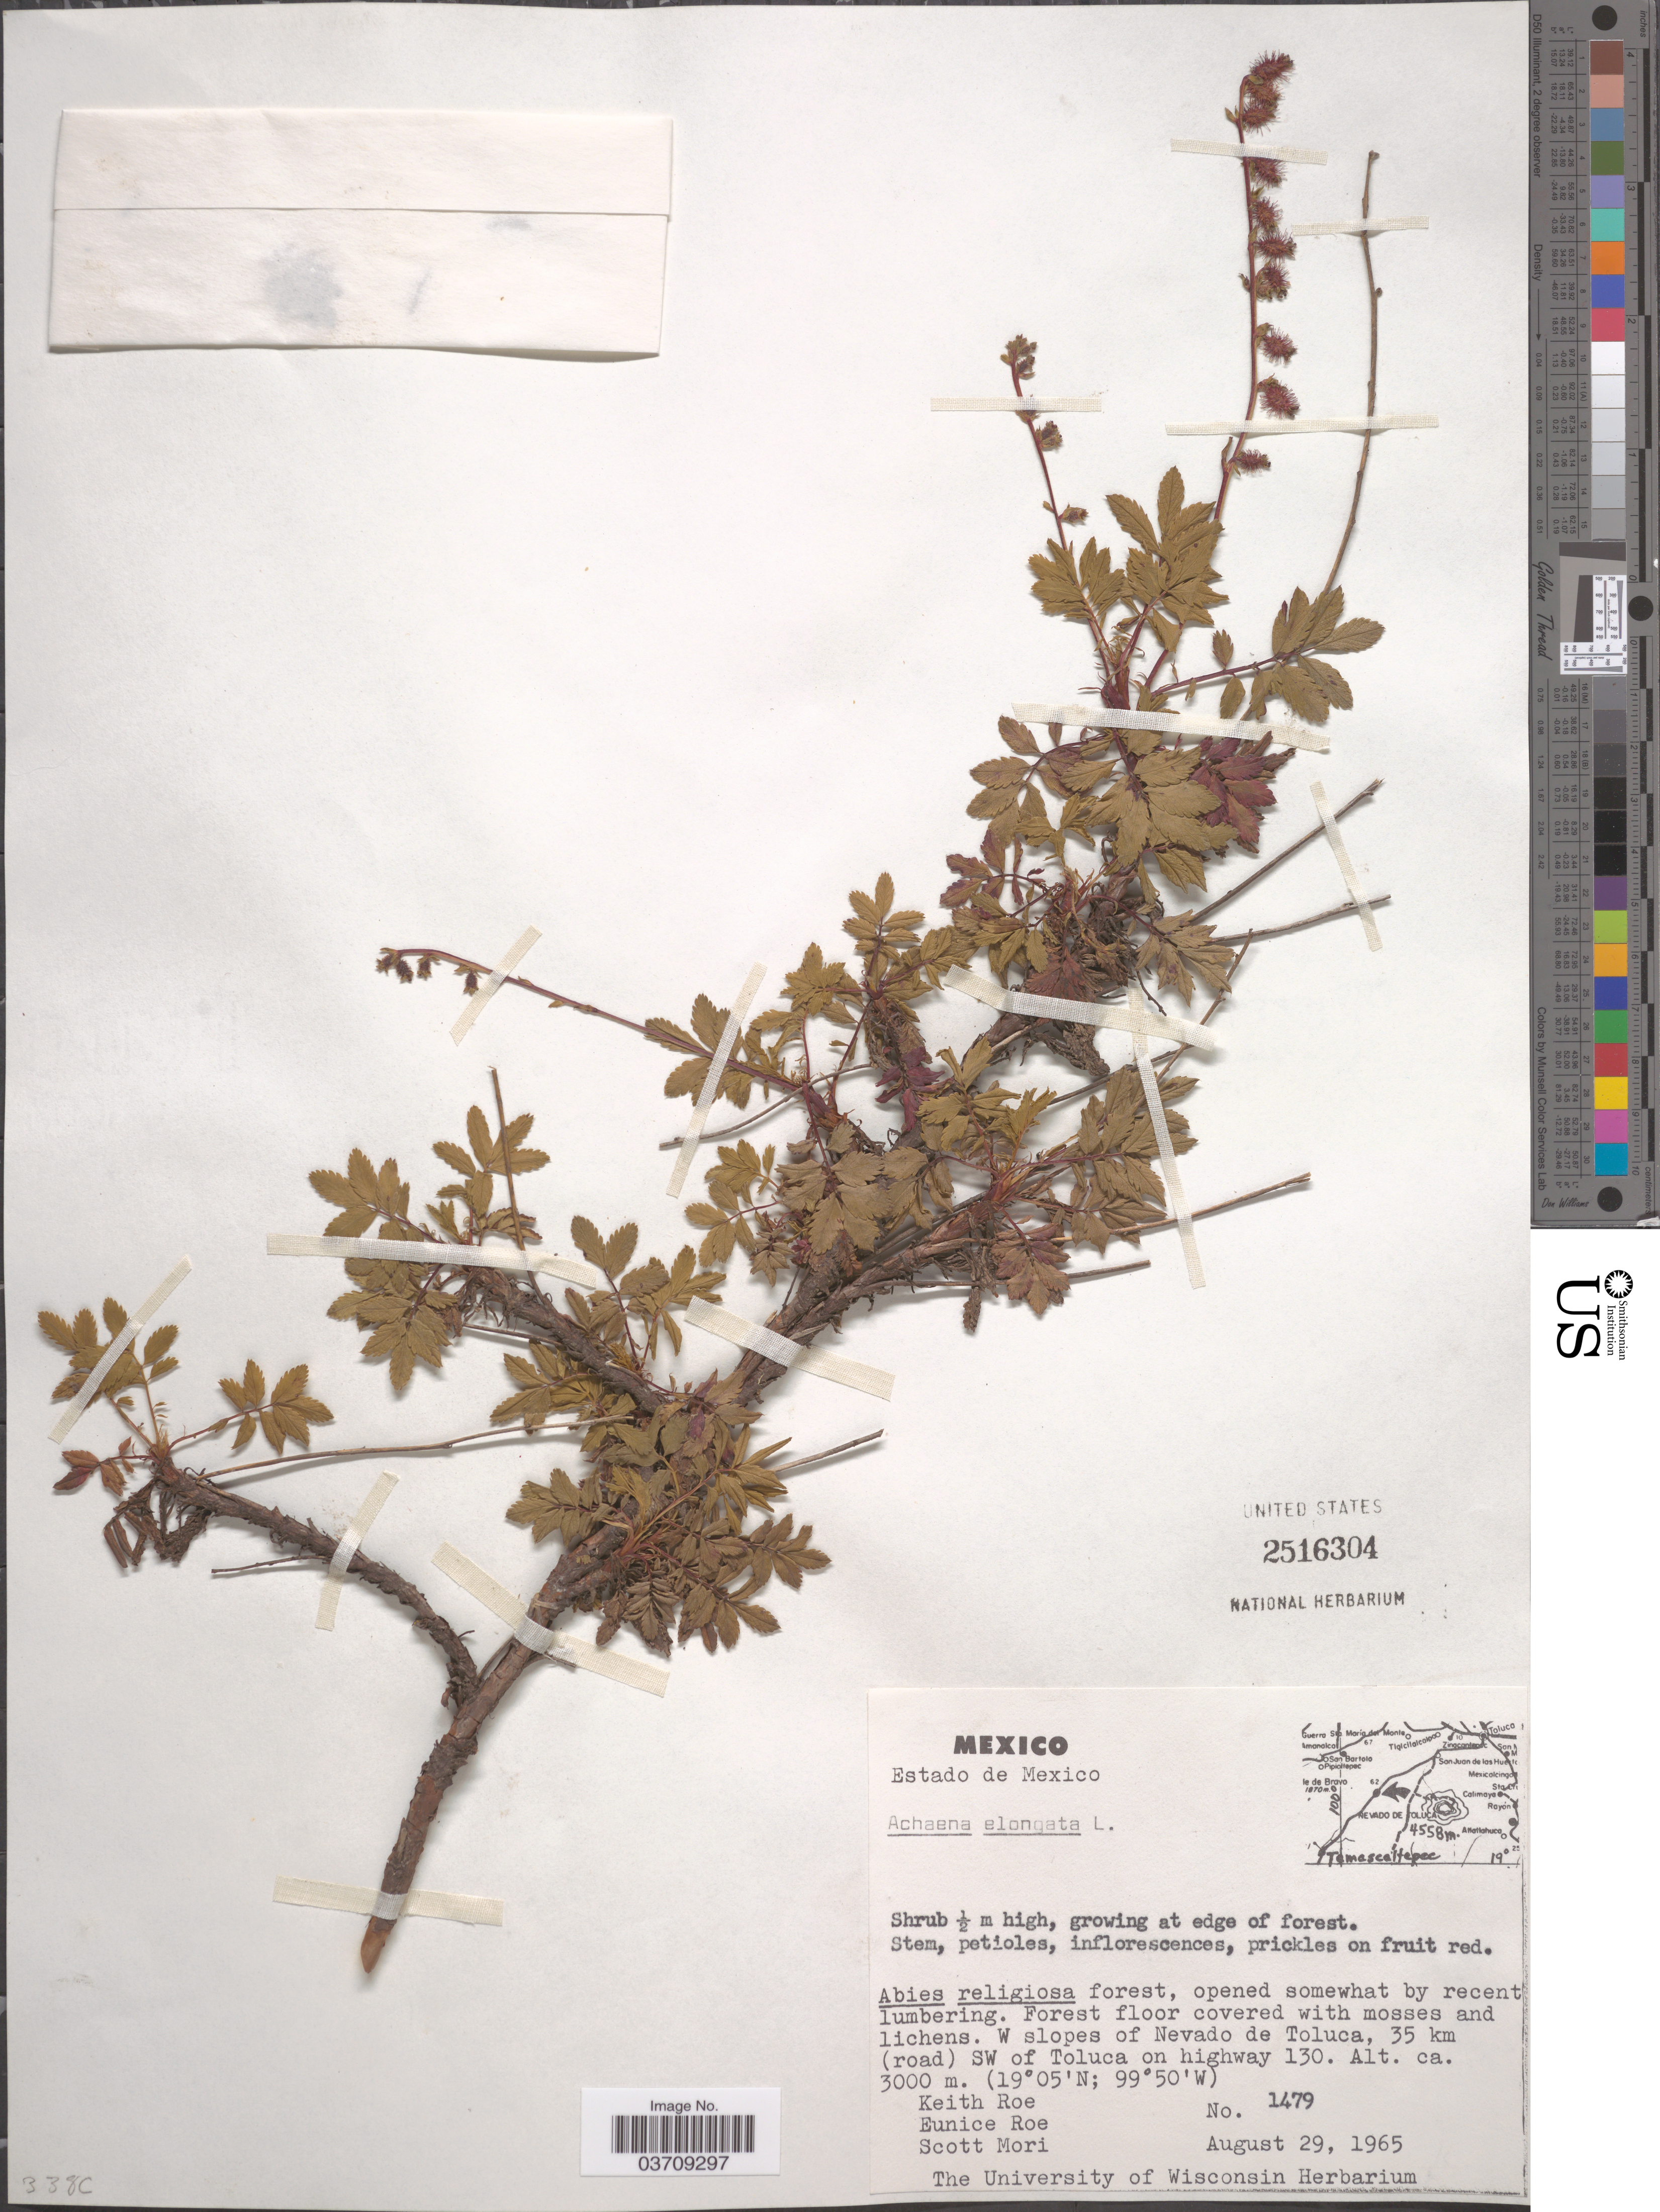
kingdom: Plantae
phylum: Tracheophyta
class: Magnoliopsida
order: Rosales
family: Rosaceae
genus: Acaena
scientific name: Acaena elongata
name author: L.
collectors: K. E. Roe, E. Roe & S. Mori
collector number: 1479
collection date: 1965-08-29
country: Mexico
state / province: México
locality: W slopes of Nevado de Toluca, 35 km (road) SW of Toluca on highway 130.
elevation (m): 3000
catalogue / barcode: US 2516304